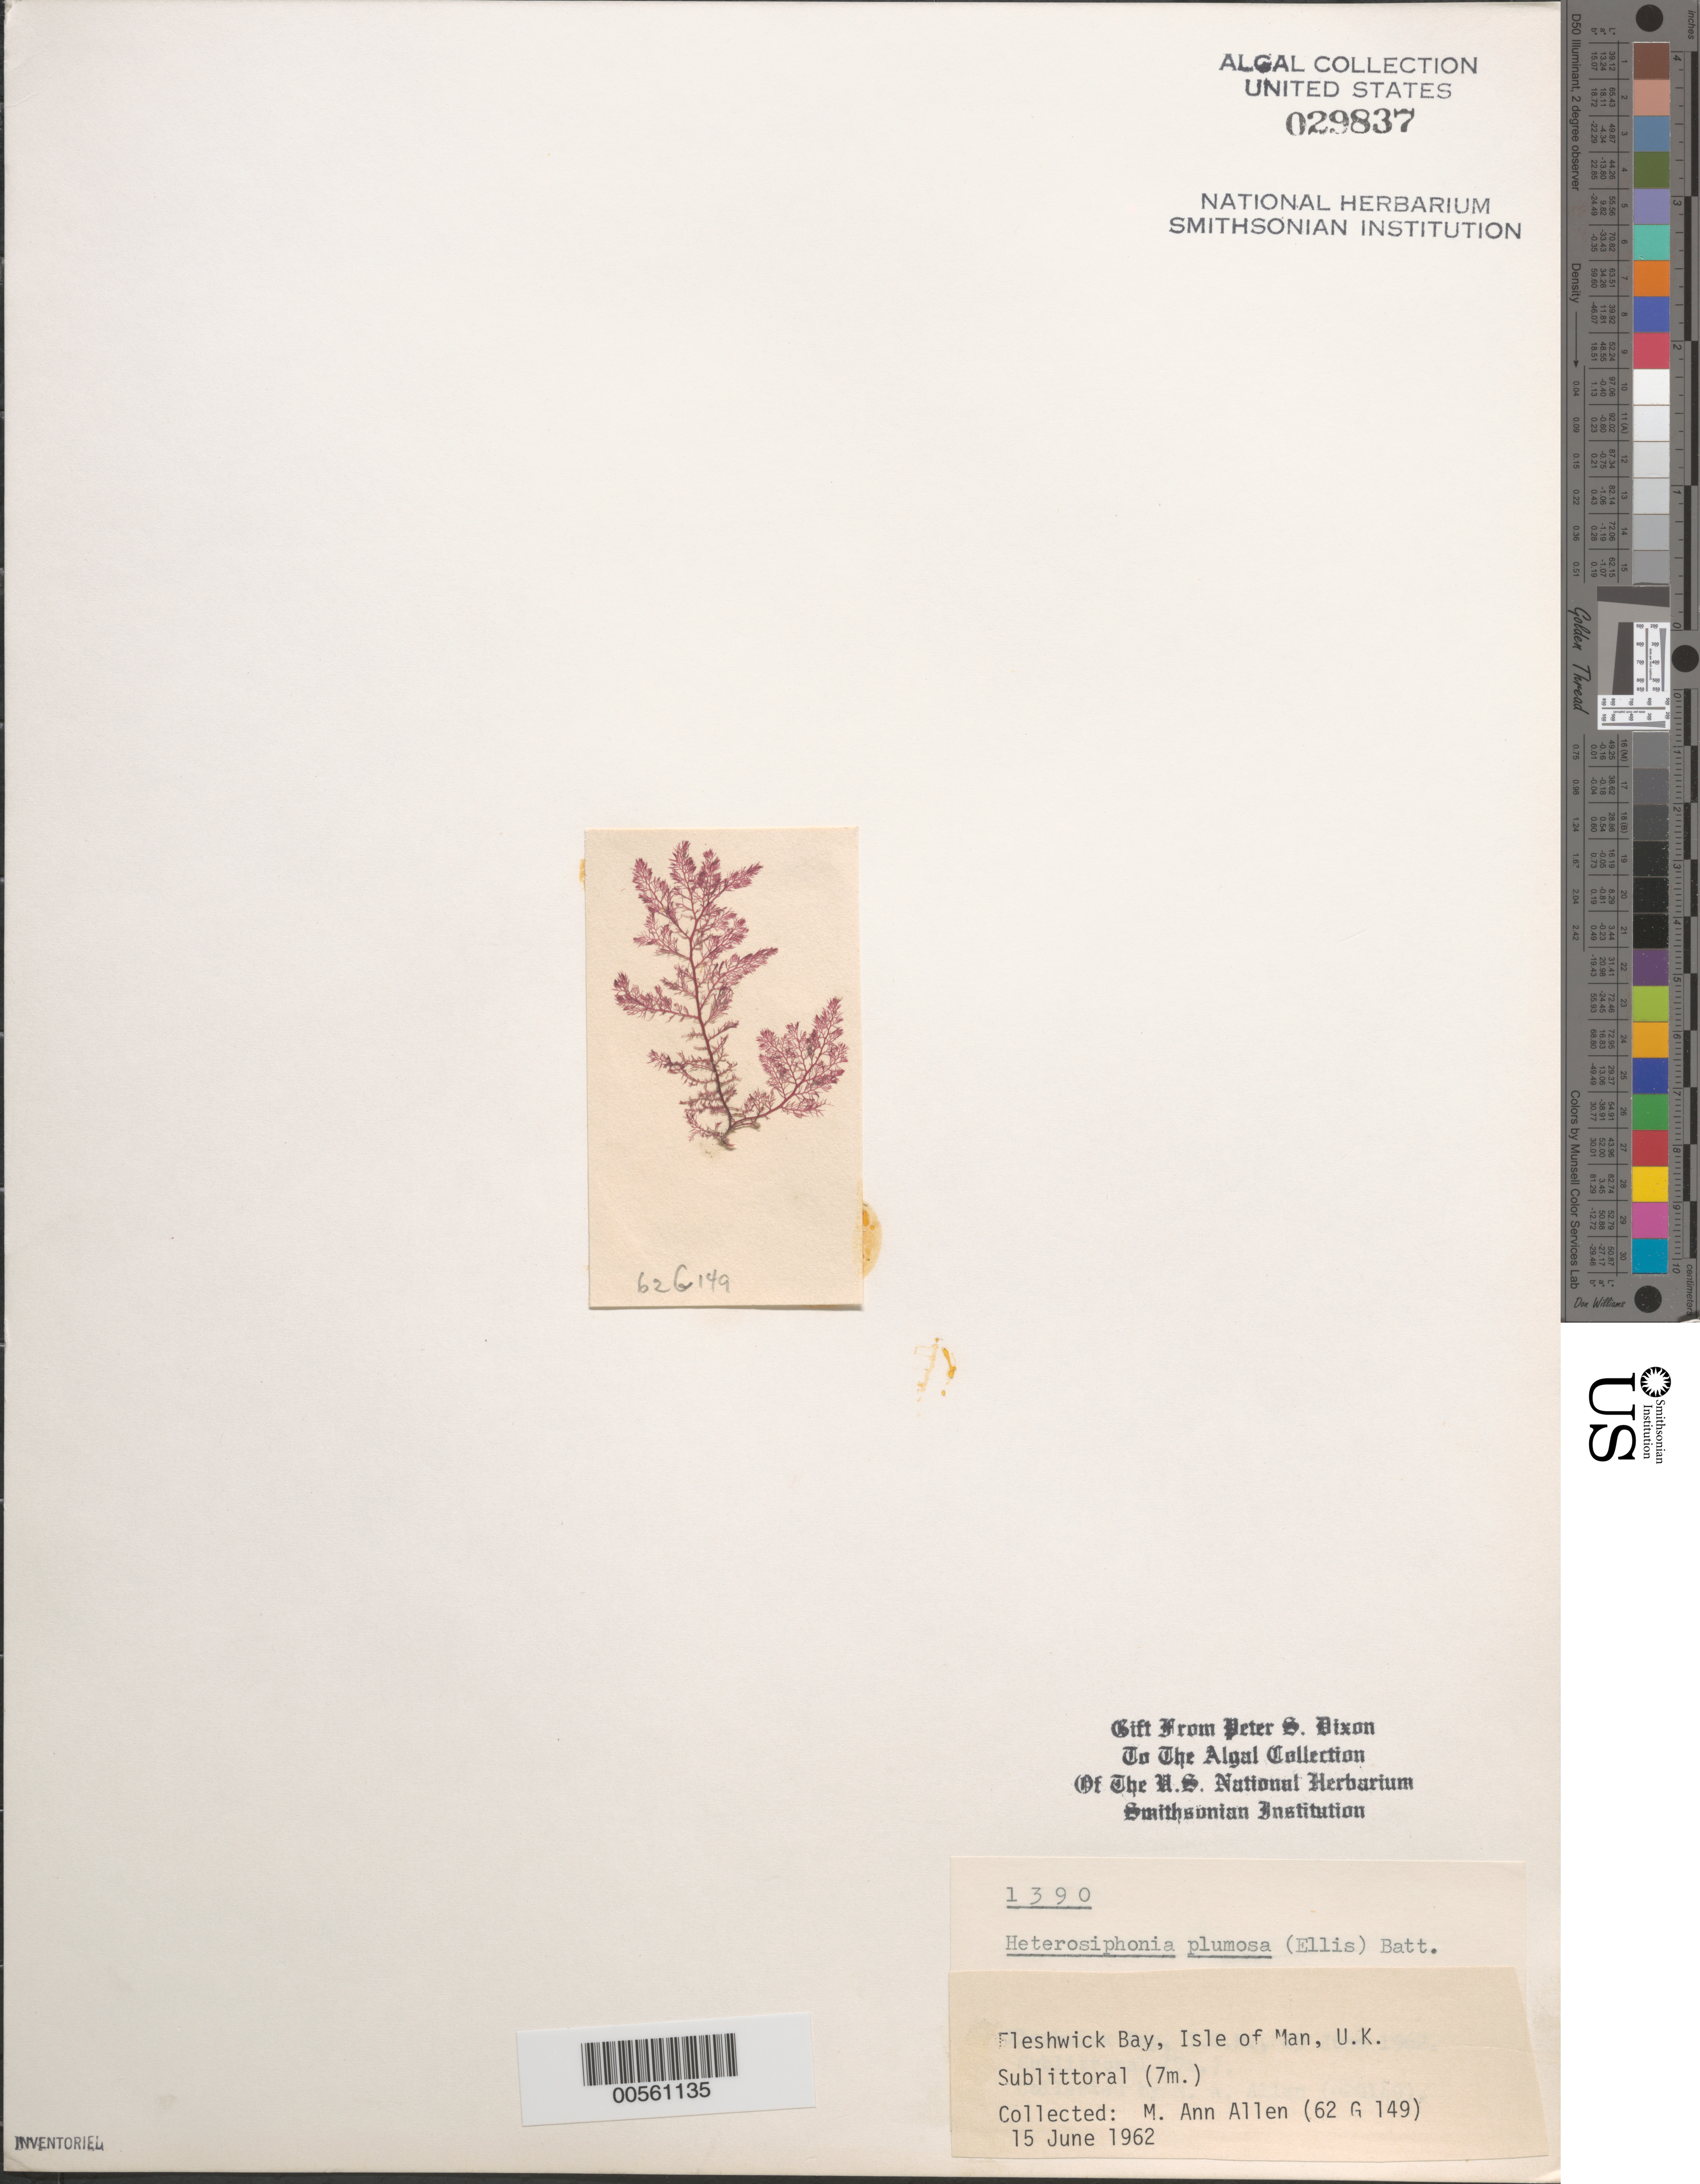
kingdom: Plantae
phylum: Rhodophyta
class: Florideophyceae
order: Ceramiales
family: Dasyaceae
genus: Heterosiphonia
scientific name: Heterosiphonia plumosa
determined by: Dixon, P. S.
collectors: M. A. Allen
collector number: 62G149 & PSD 1390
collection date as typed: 15 Jun 1962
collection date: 1962-06-15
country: United Kingdom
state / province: England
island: Isle of Man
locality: Fleshwick Bay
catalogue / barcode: US 29837